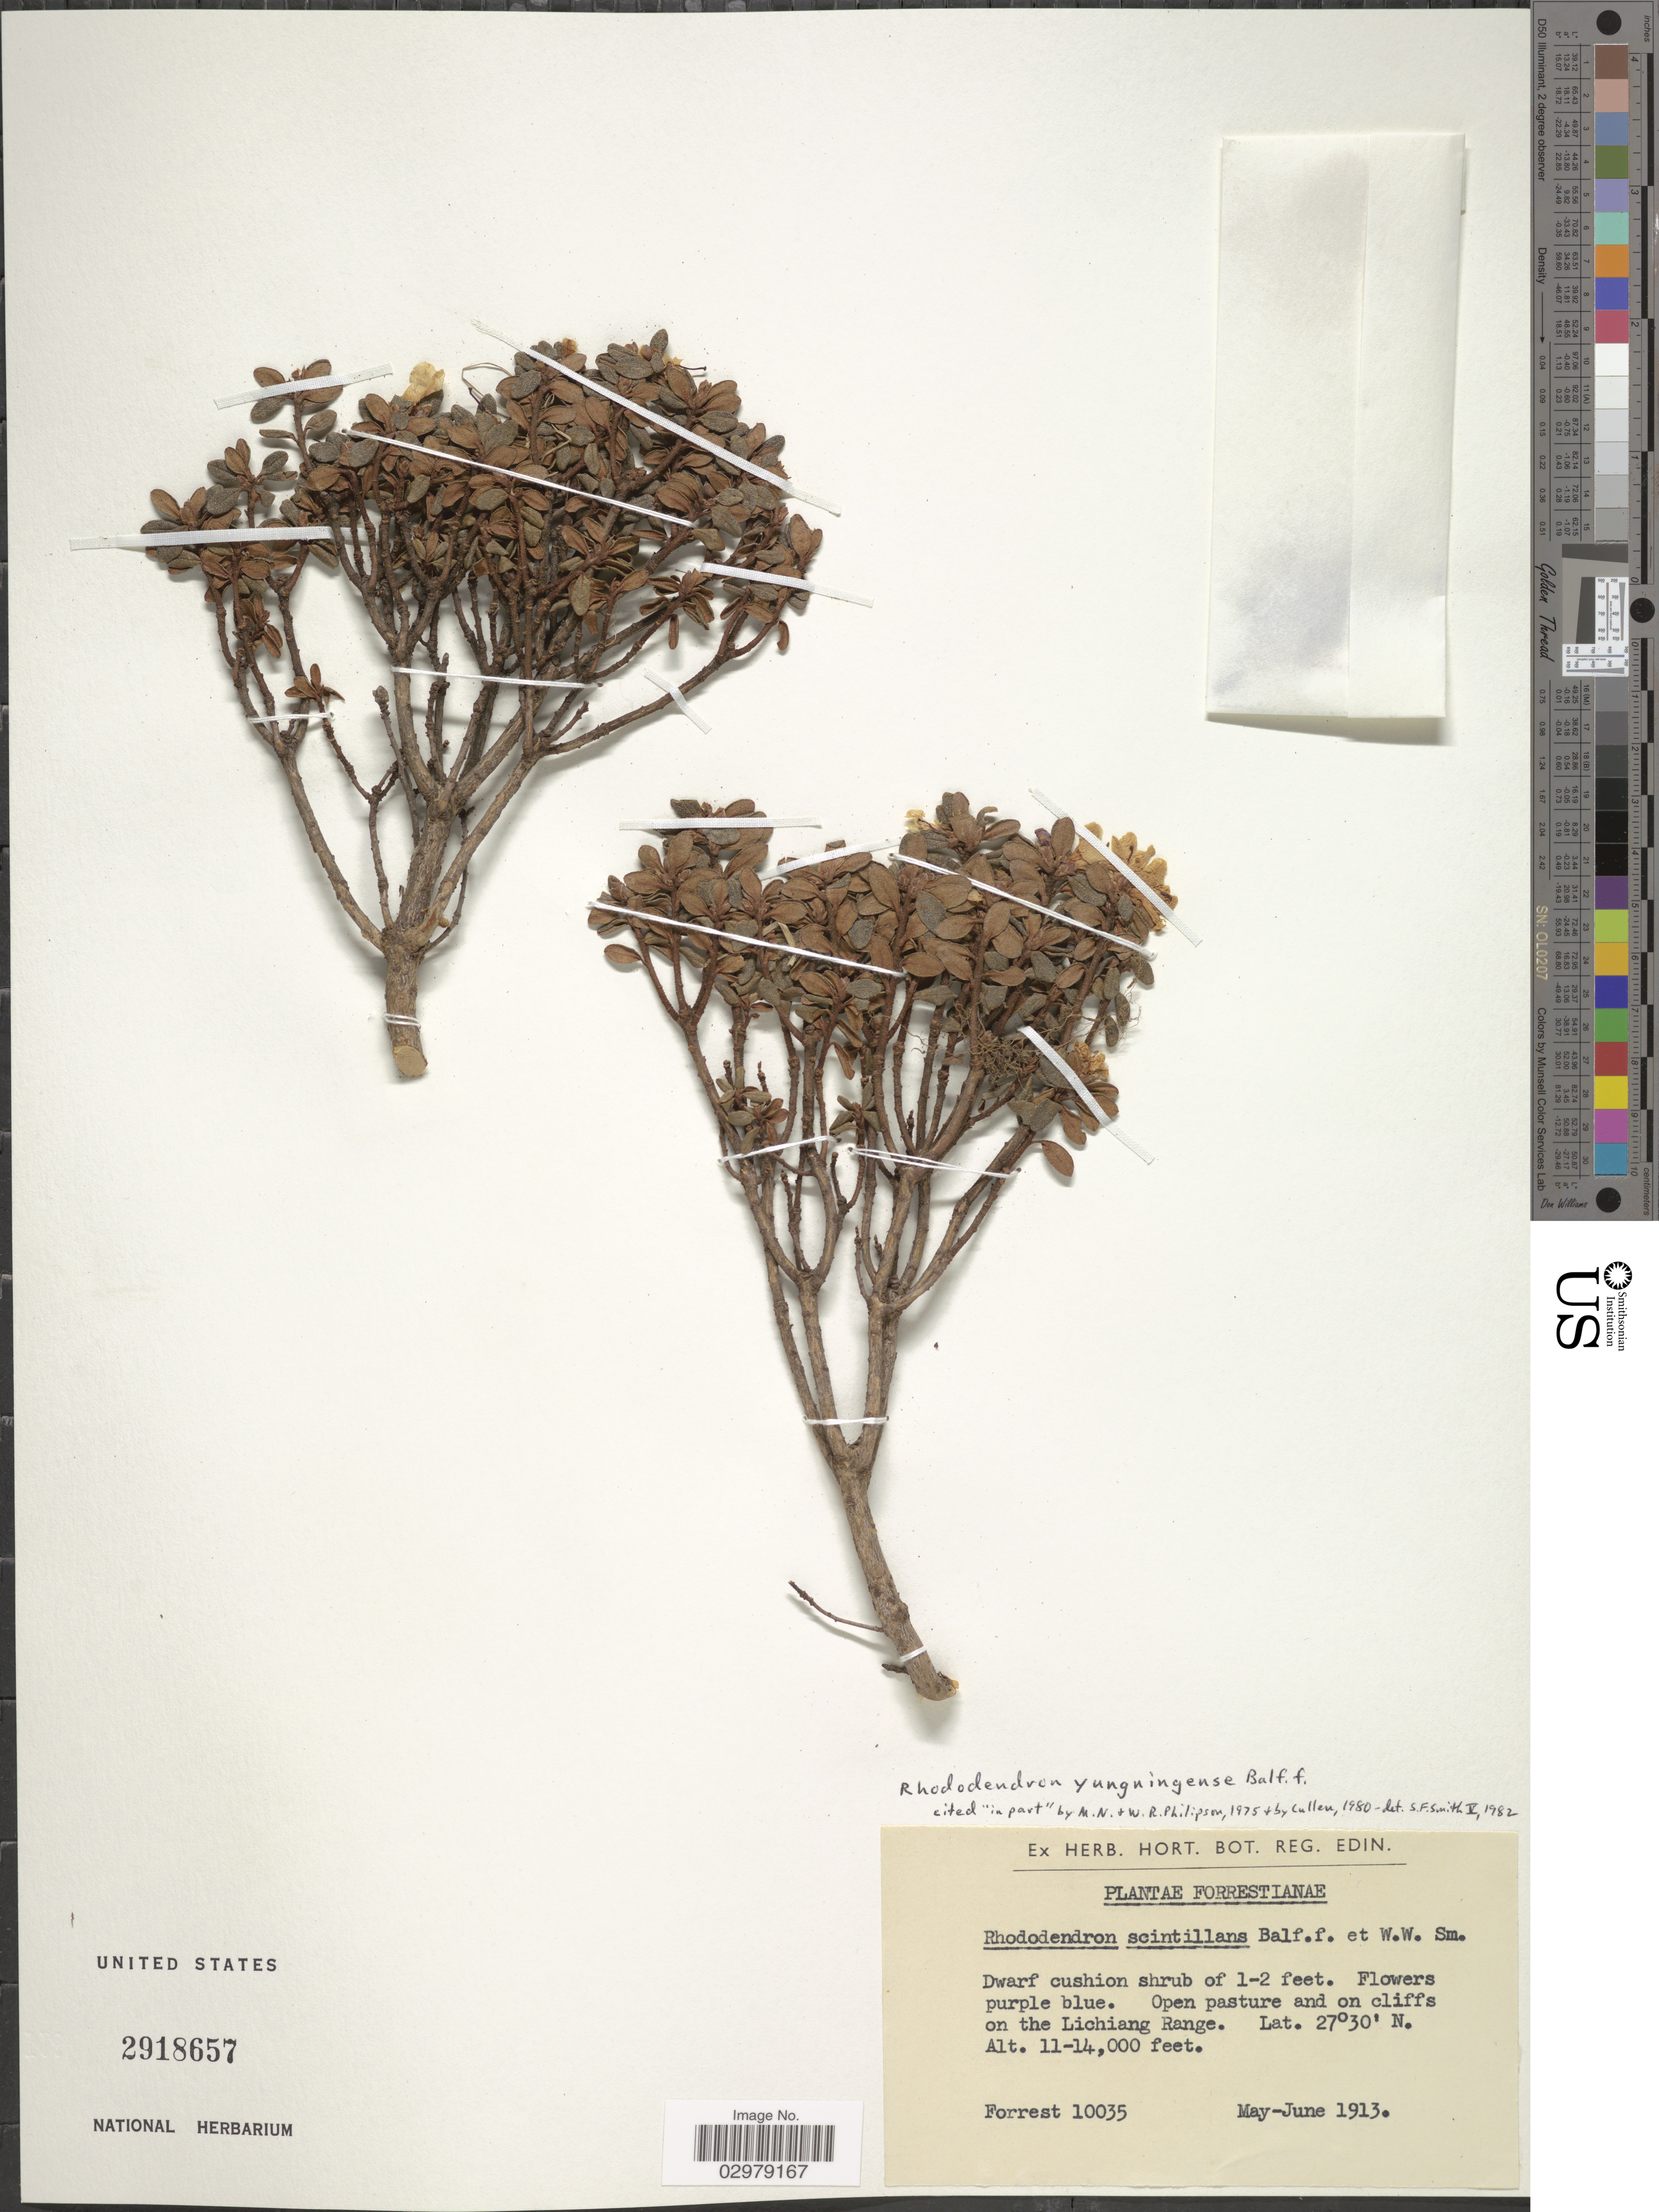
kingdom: Plantae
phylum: Tracheophyta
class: Magnoliopsida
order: Ericales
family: Ericaceae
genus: Rhododendron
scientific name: Rhododendron yungningense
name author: Balf. f. ex Hutch.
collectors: -. Forrest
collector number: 10035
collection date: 1913-05/1913-06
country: China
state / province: Yunnan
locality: Open pasture and on cliffs on the Lichiang Range.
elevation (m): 3353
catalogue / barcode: US 2918657